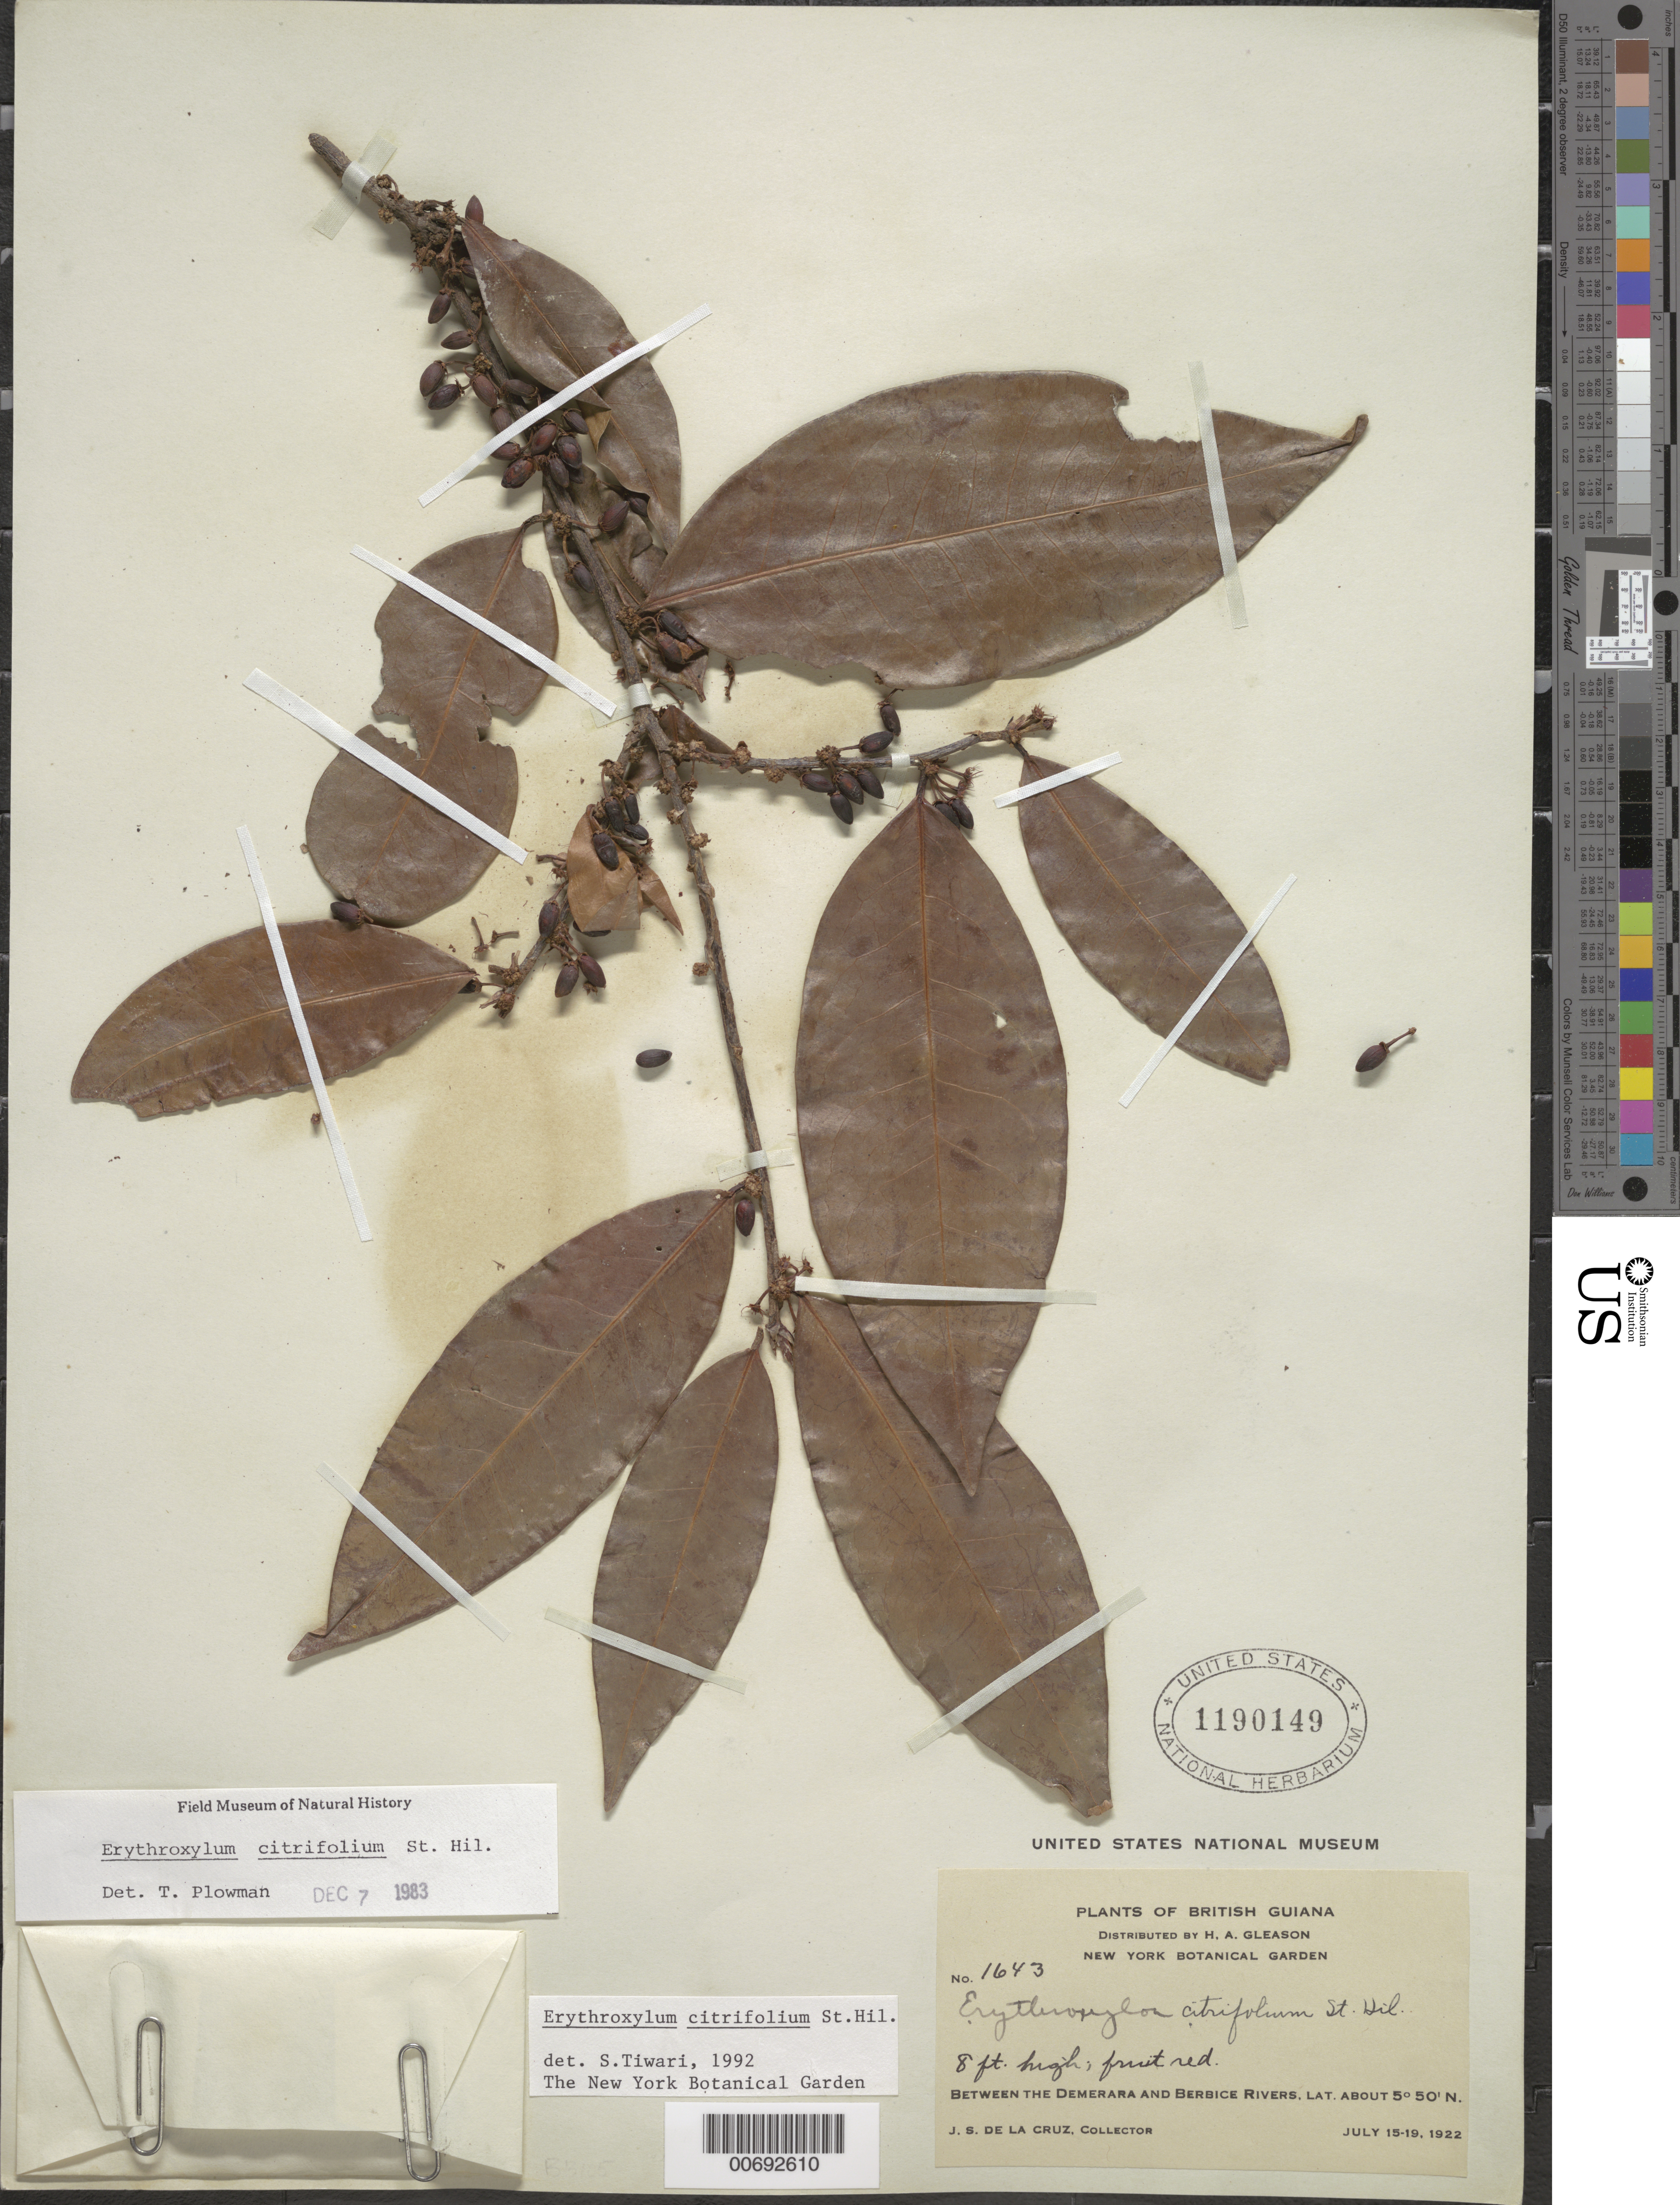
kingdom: Plantae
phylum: Tracheophyta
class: Magnoliopsida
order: Malpighiales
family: Erythroxylaceae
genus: Erythroxylum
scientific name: Erythroxylum citrifolium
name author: A. St.-Hil.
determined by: Tiwari, S.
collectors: J. S. de la Cruz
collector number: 1643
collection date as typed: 15-Jul-22 to 19-Jul-22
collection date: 1922-07-15/1922-07-19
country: Guyana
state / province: U. Demerara-Berbice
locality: Demerara River to the Berbice River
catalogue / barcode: US 1190149